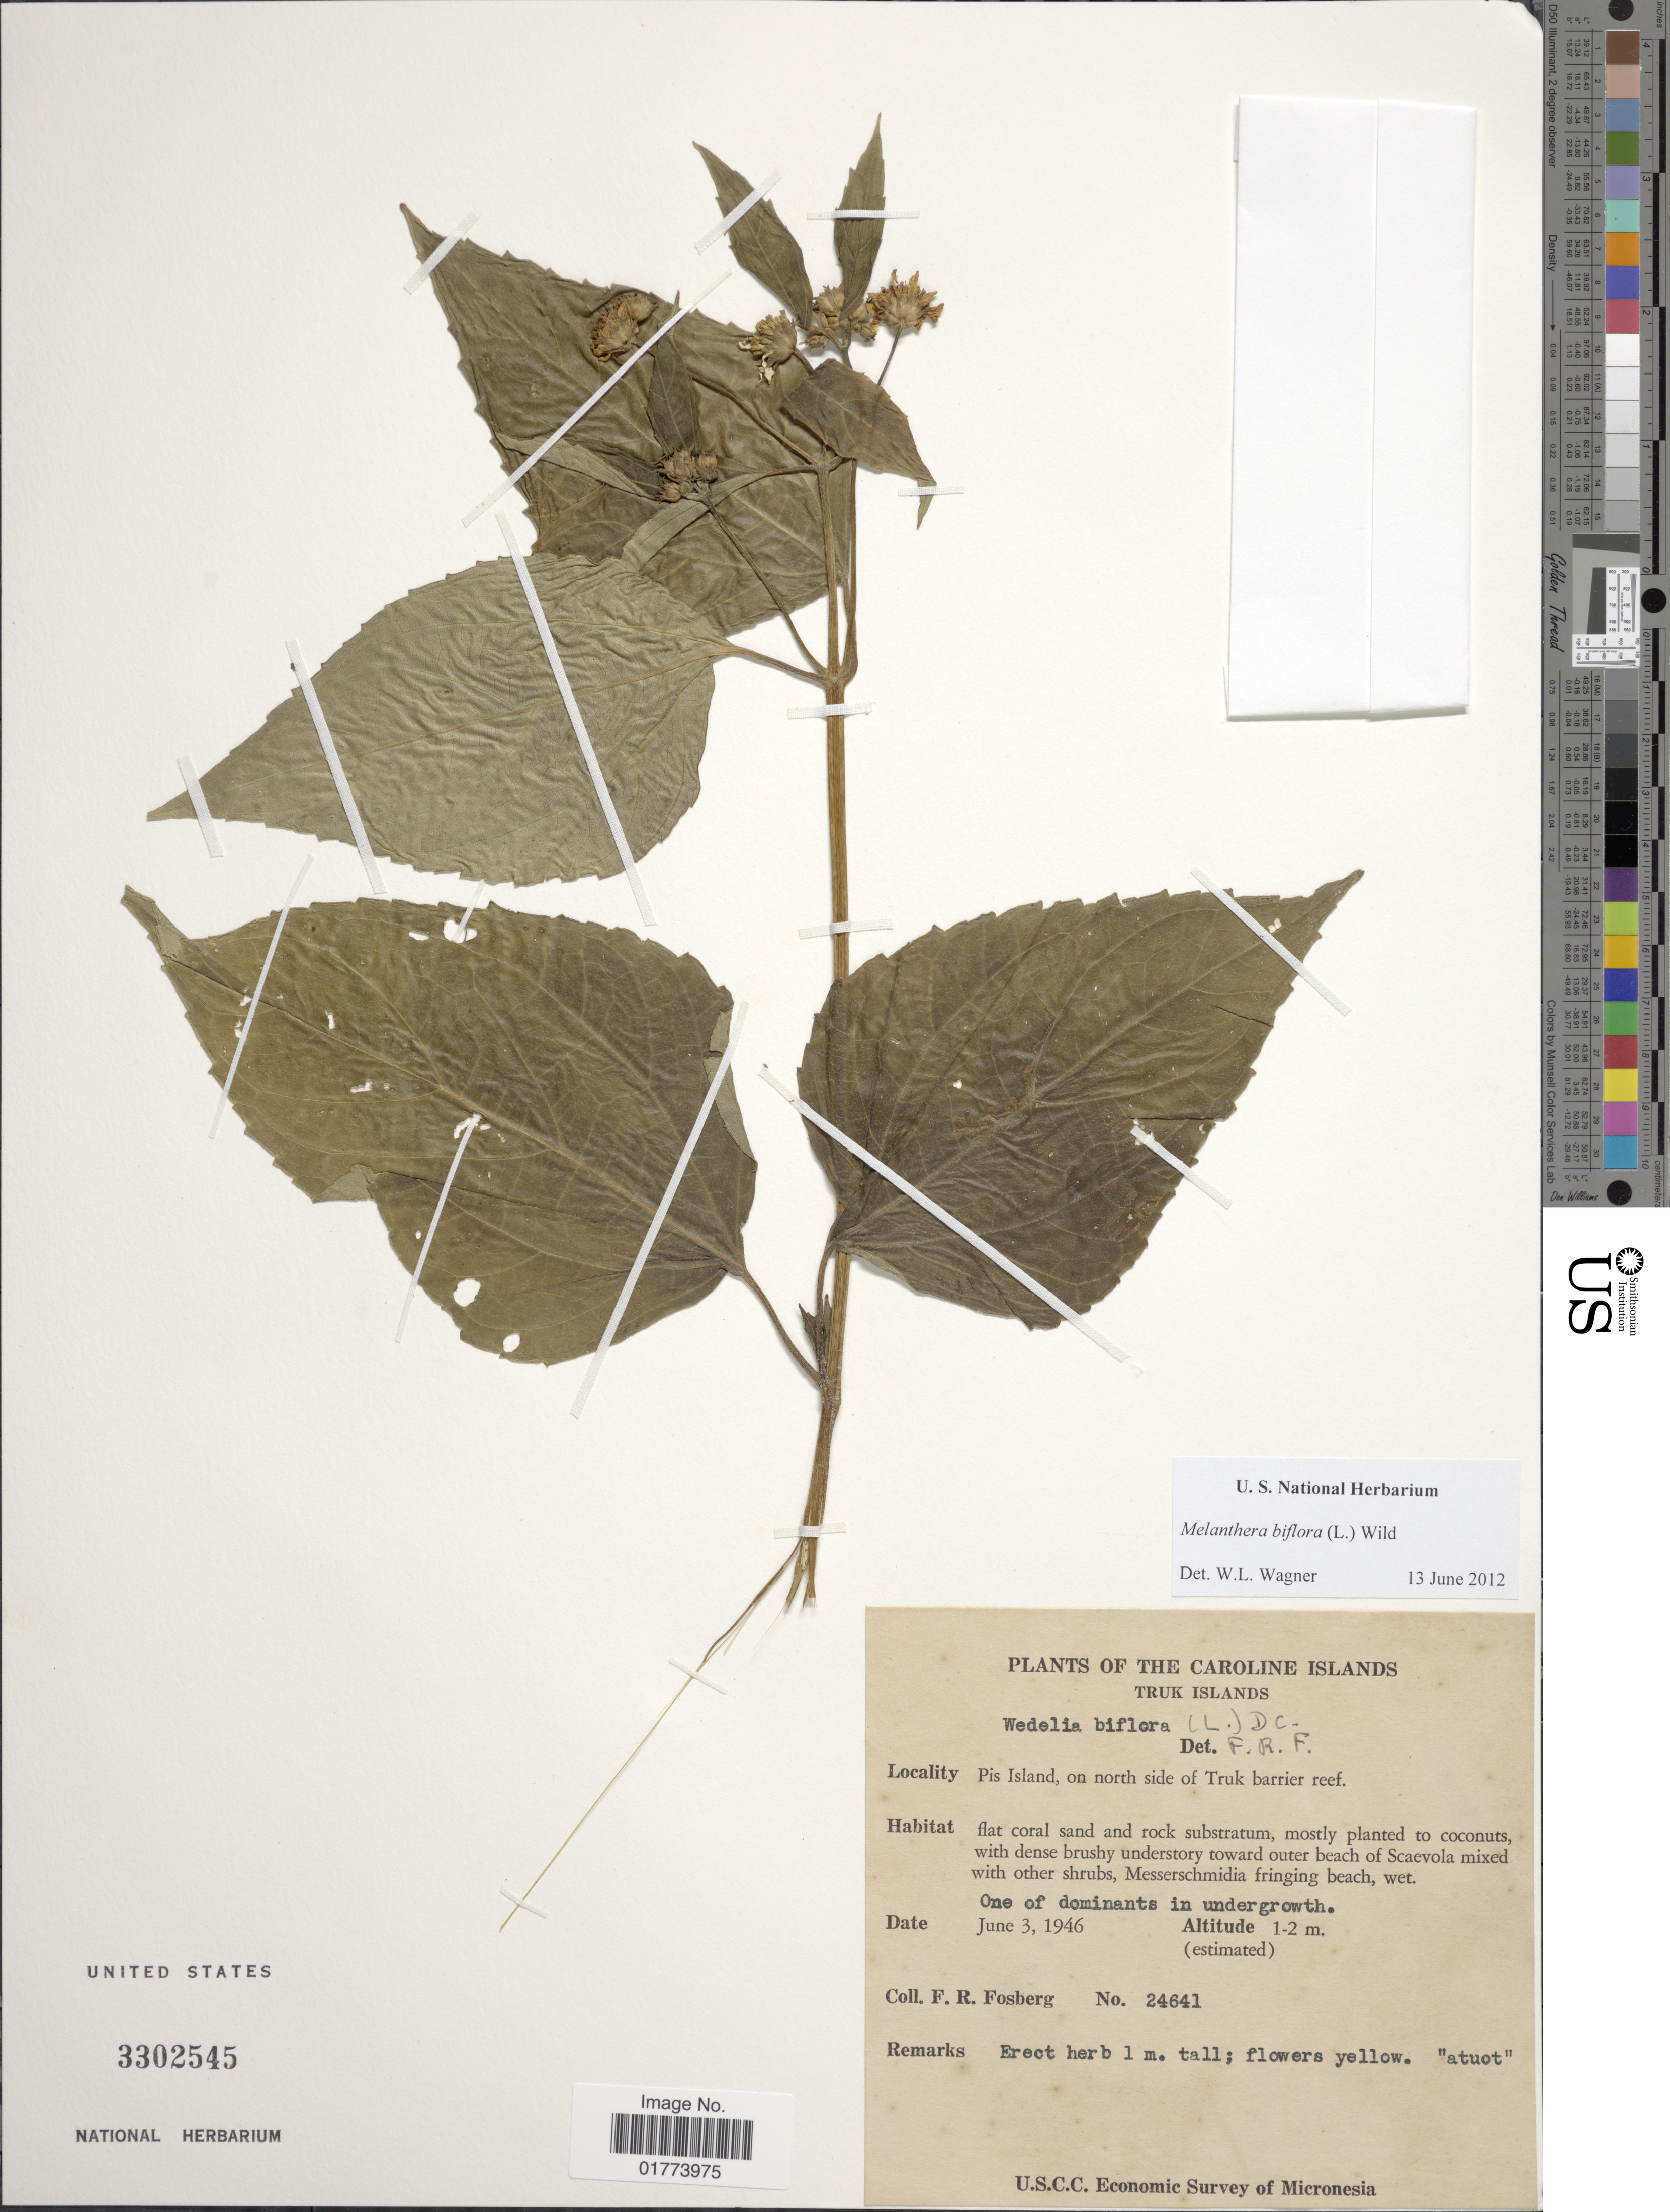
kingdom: Plantae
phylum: Tracheophyta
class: Magnoliopsida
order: Asterales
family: Asteraceae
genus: Wollastonia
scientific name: Wollastonia biflora var. biflora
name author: (L.) DC.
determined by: Wagner, W. L., (BOT), Smithsonian Institution - National Museum of Natural History (UNITED STATES)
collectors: F. R. Fosberg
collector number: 24641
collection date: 1946-06-03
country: Micronesia, Federated States of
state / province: Truk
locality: Pis Island, on north side of Truk barrier reef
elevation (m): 1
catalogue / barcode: US 3302545